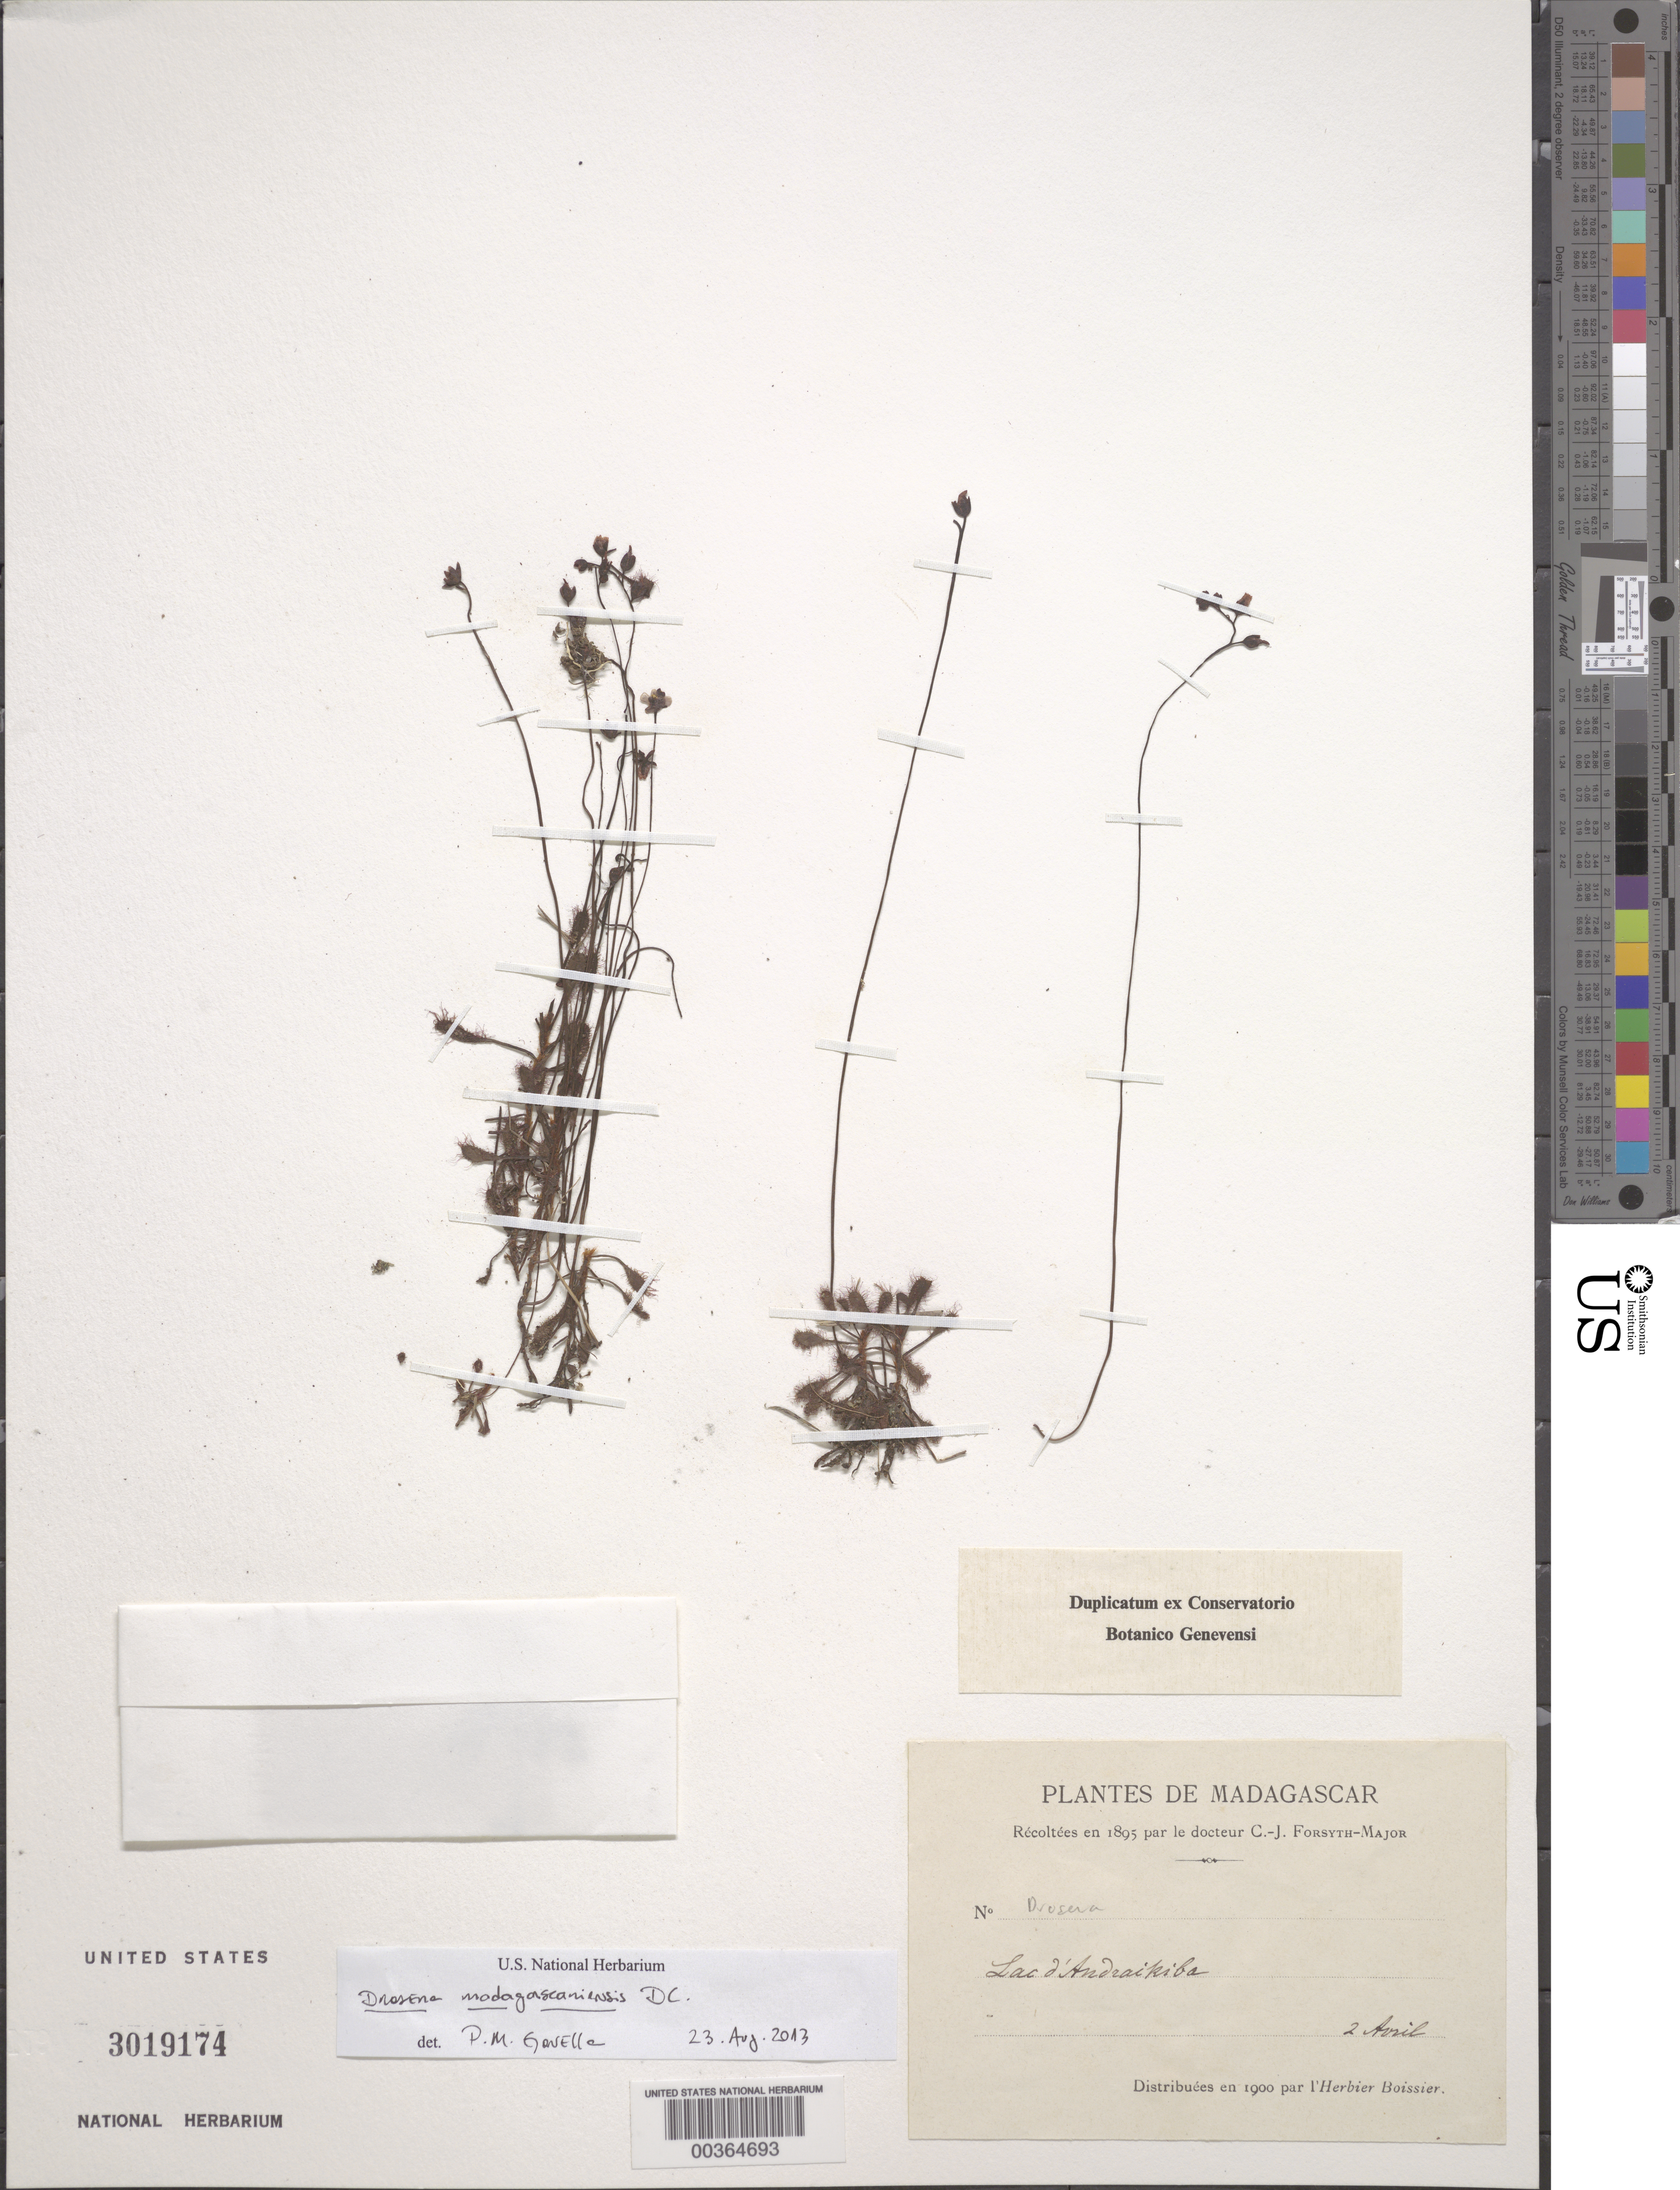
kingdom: Plantae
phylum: Tracheophyta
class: Magnoliopsida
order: Caryophyllales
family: Droseraceae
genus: Drosera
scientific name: Drosera madagascarensis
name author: DC.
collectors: C. I. Forsyth-Major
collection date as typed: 02 Apr 1895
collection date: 1895-04-02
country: Madagascar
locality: Lac d'Andraikiba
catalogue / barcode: US 3019174